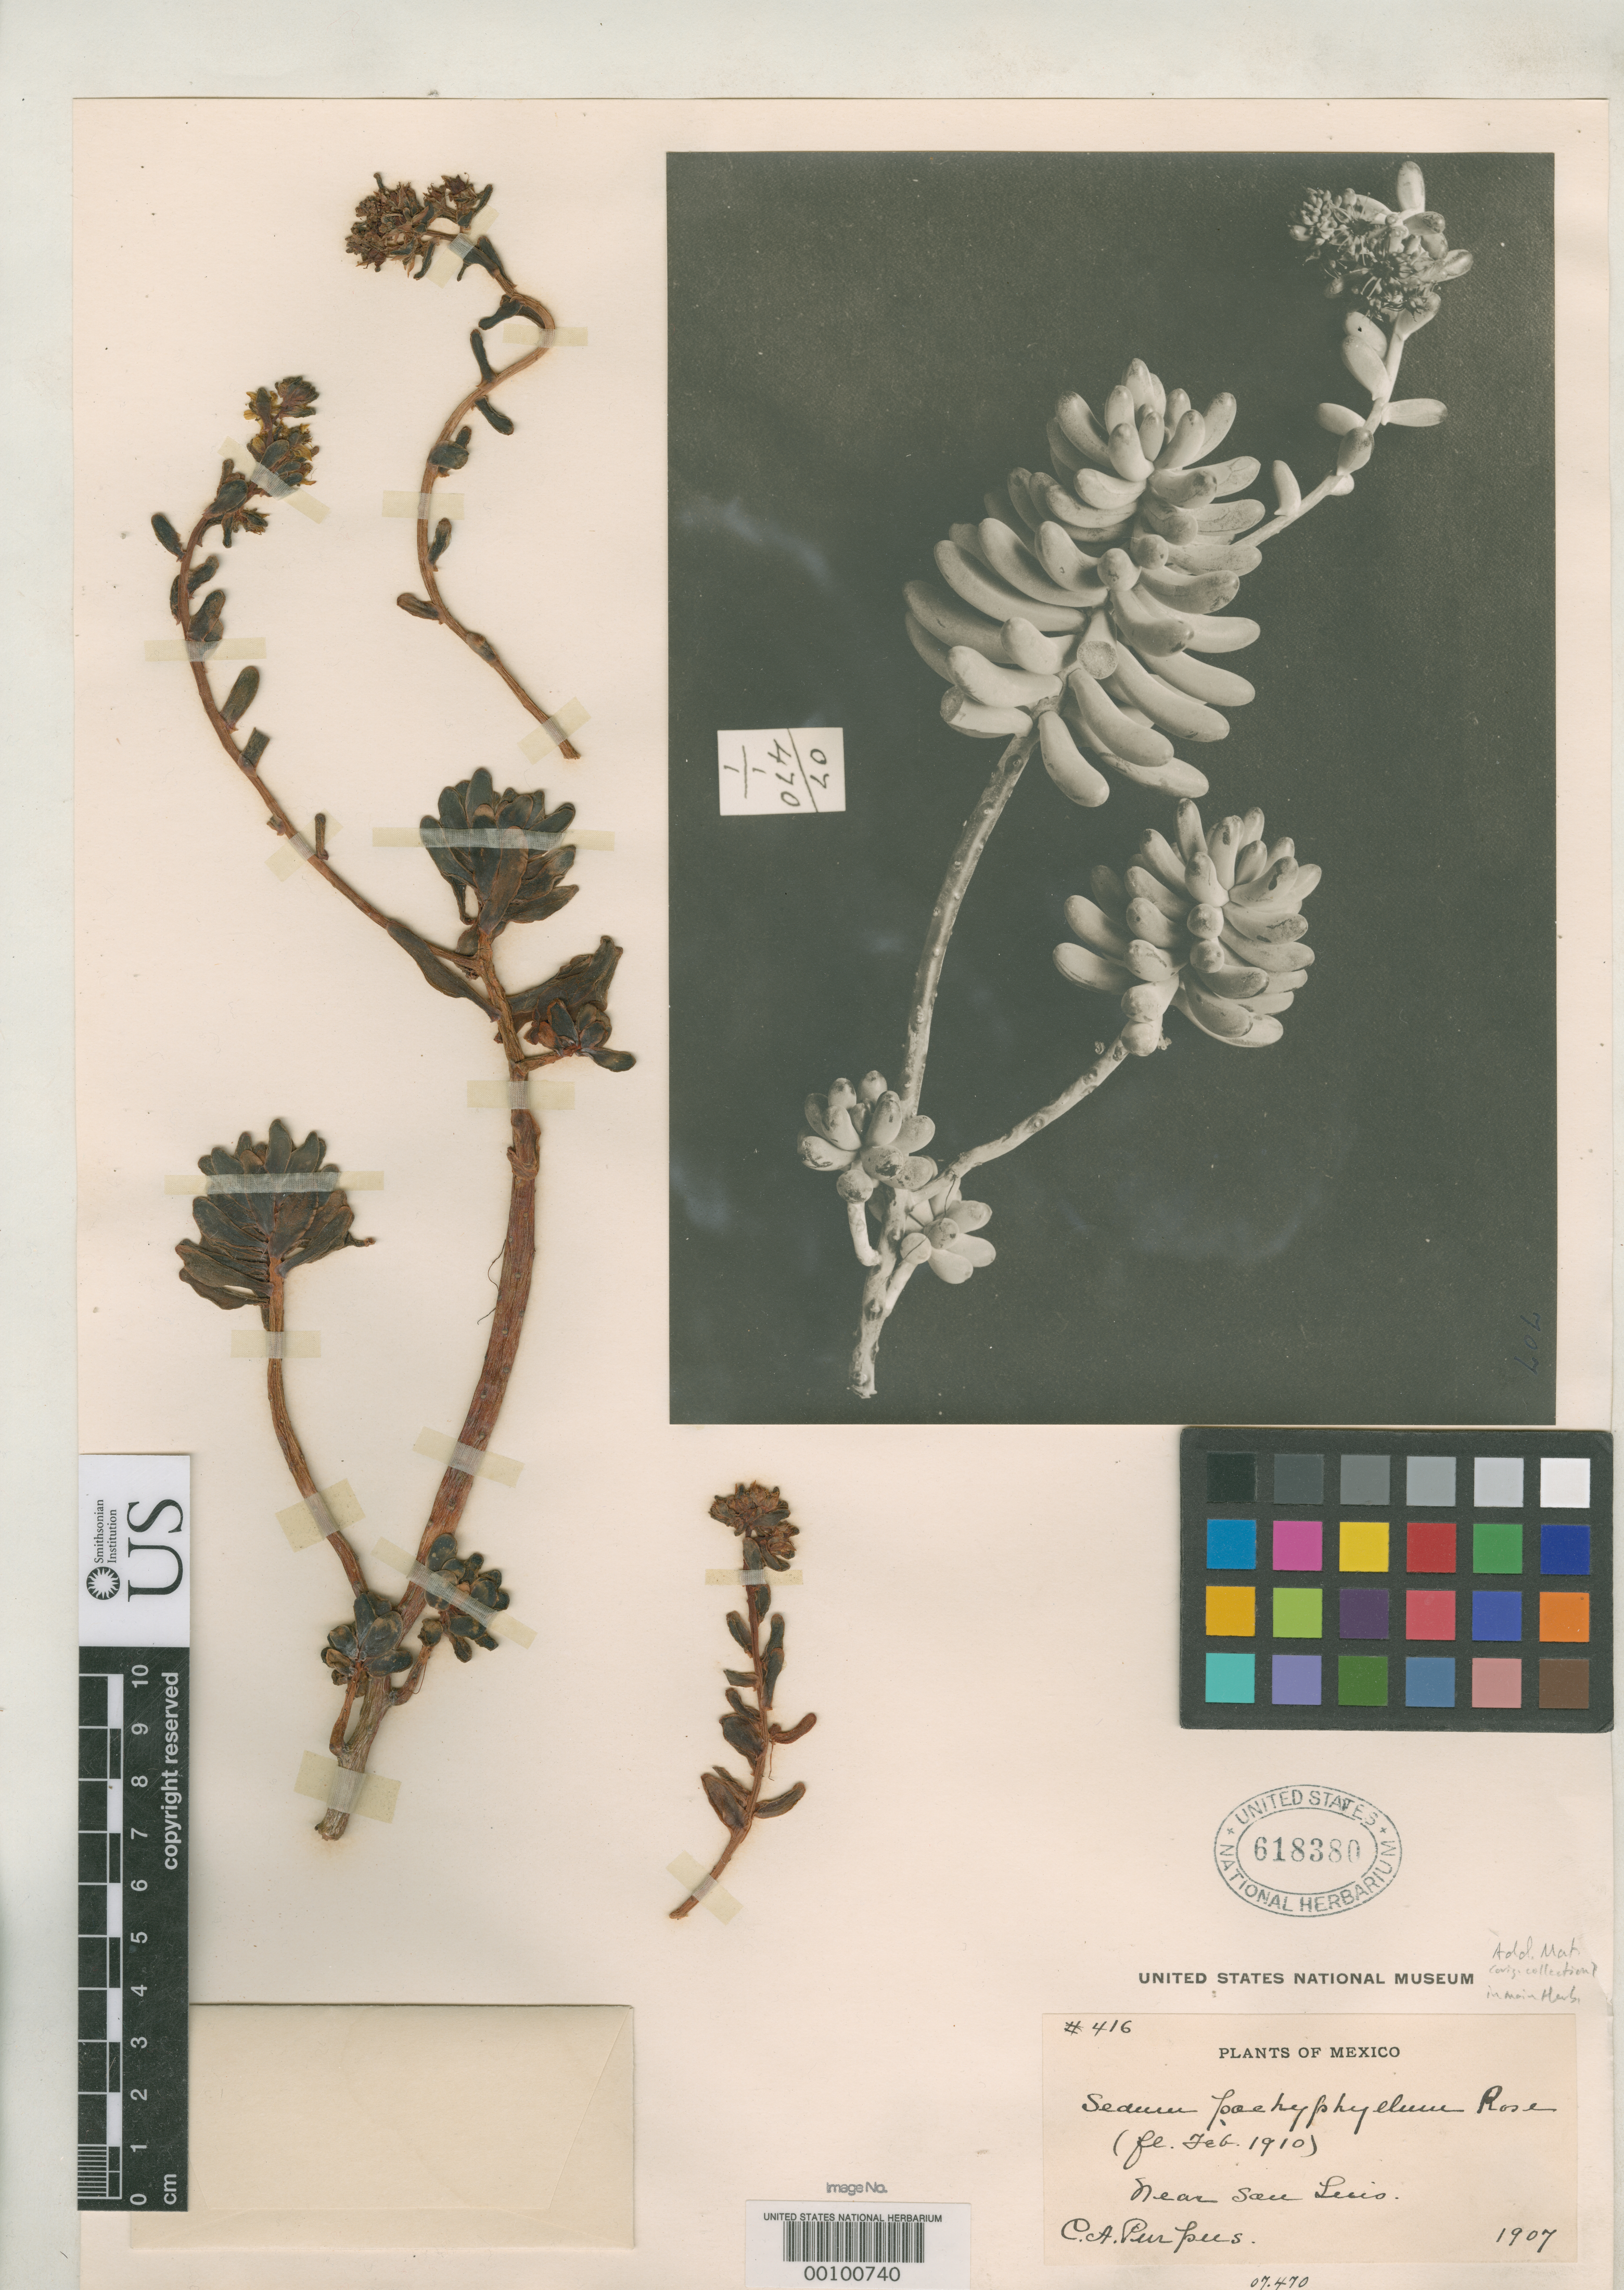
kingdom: Plantae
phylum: Tracheophyta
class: Magnoliopsida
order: Saxifragales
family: Crassulaceae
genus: Sedum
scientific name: Sedum pachyphyllum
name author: Rose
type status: Holotype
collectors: C. A. Purpus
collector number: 416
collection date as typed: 1907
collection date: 1907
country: Mexico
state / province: Oaxaca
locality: Near San Luis.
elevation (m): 1800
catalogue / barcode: US 618380